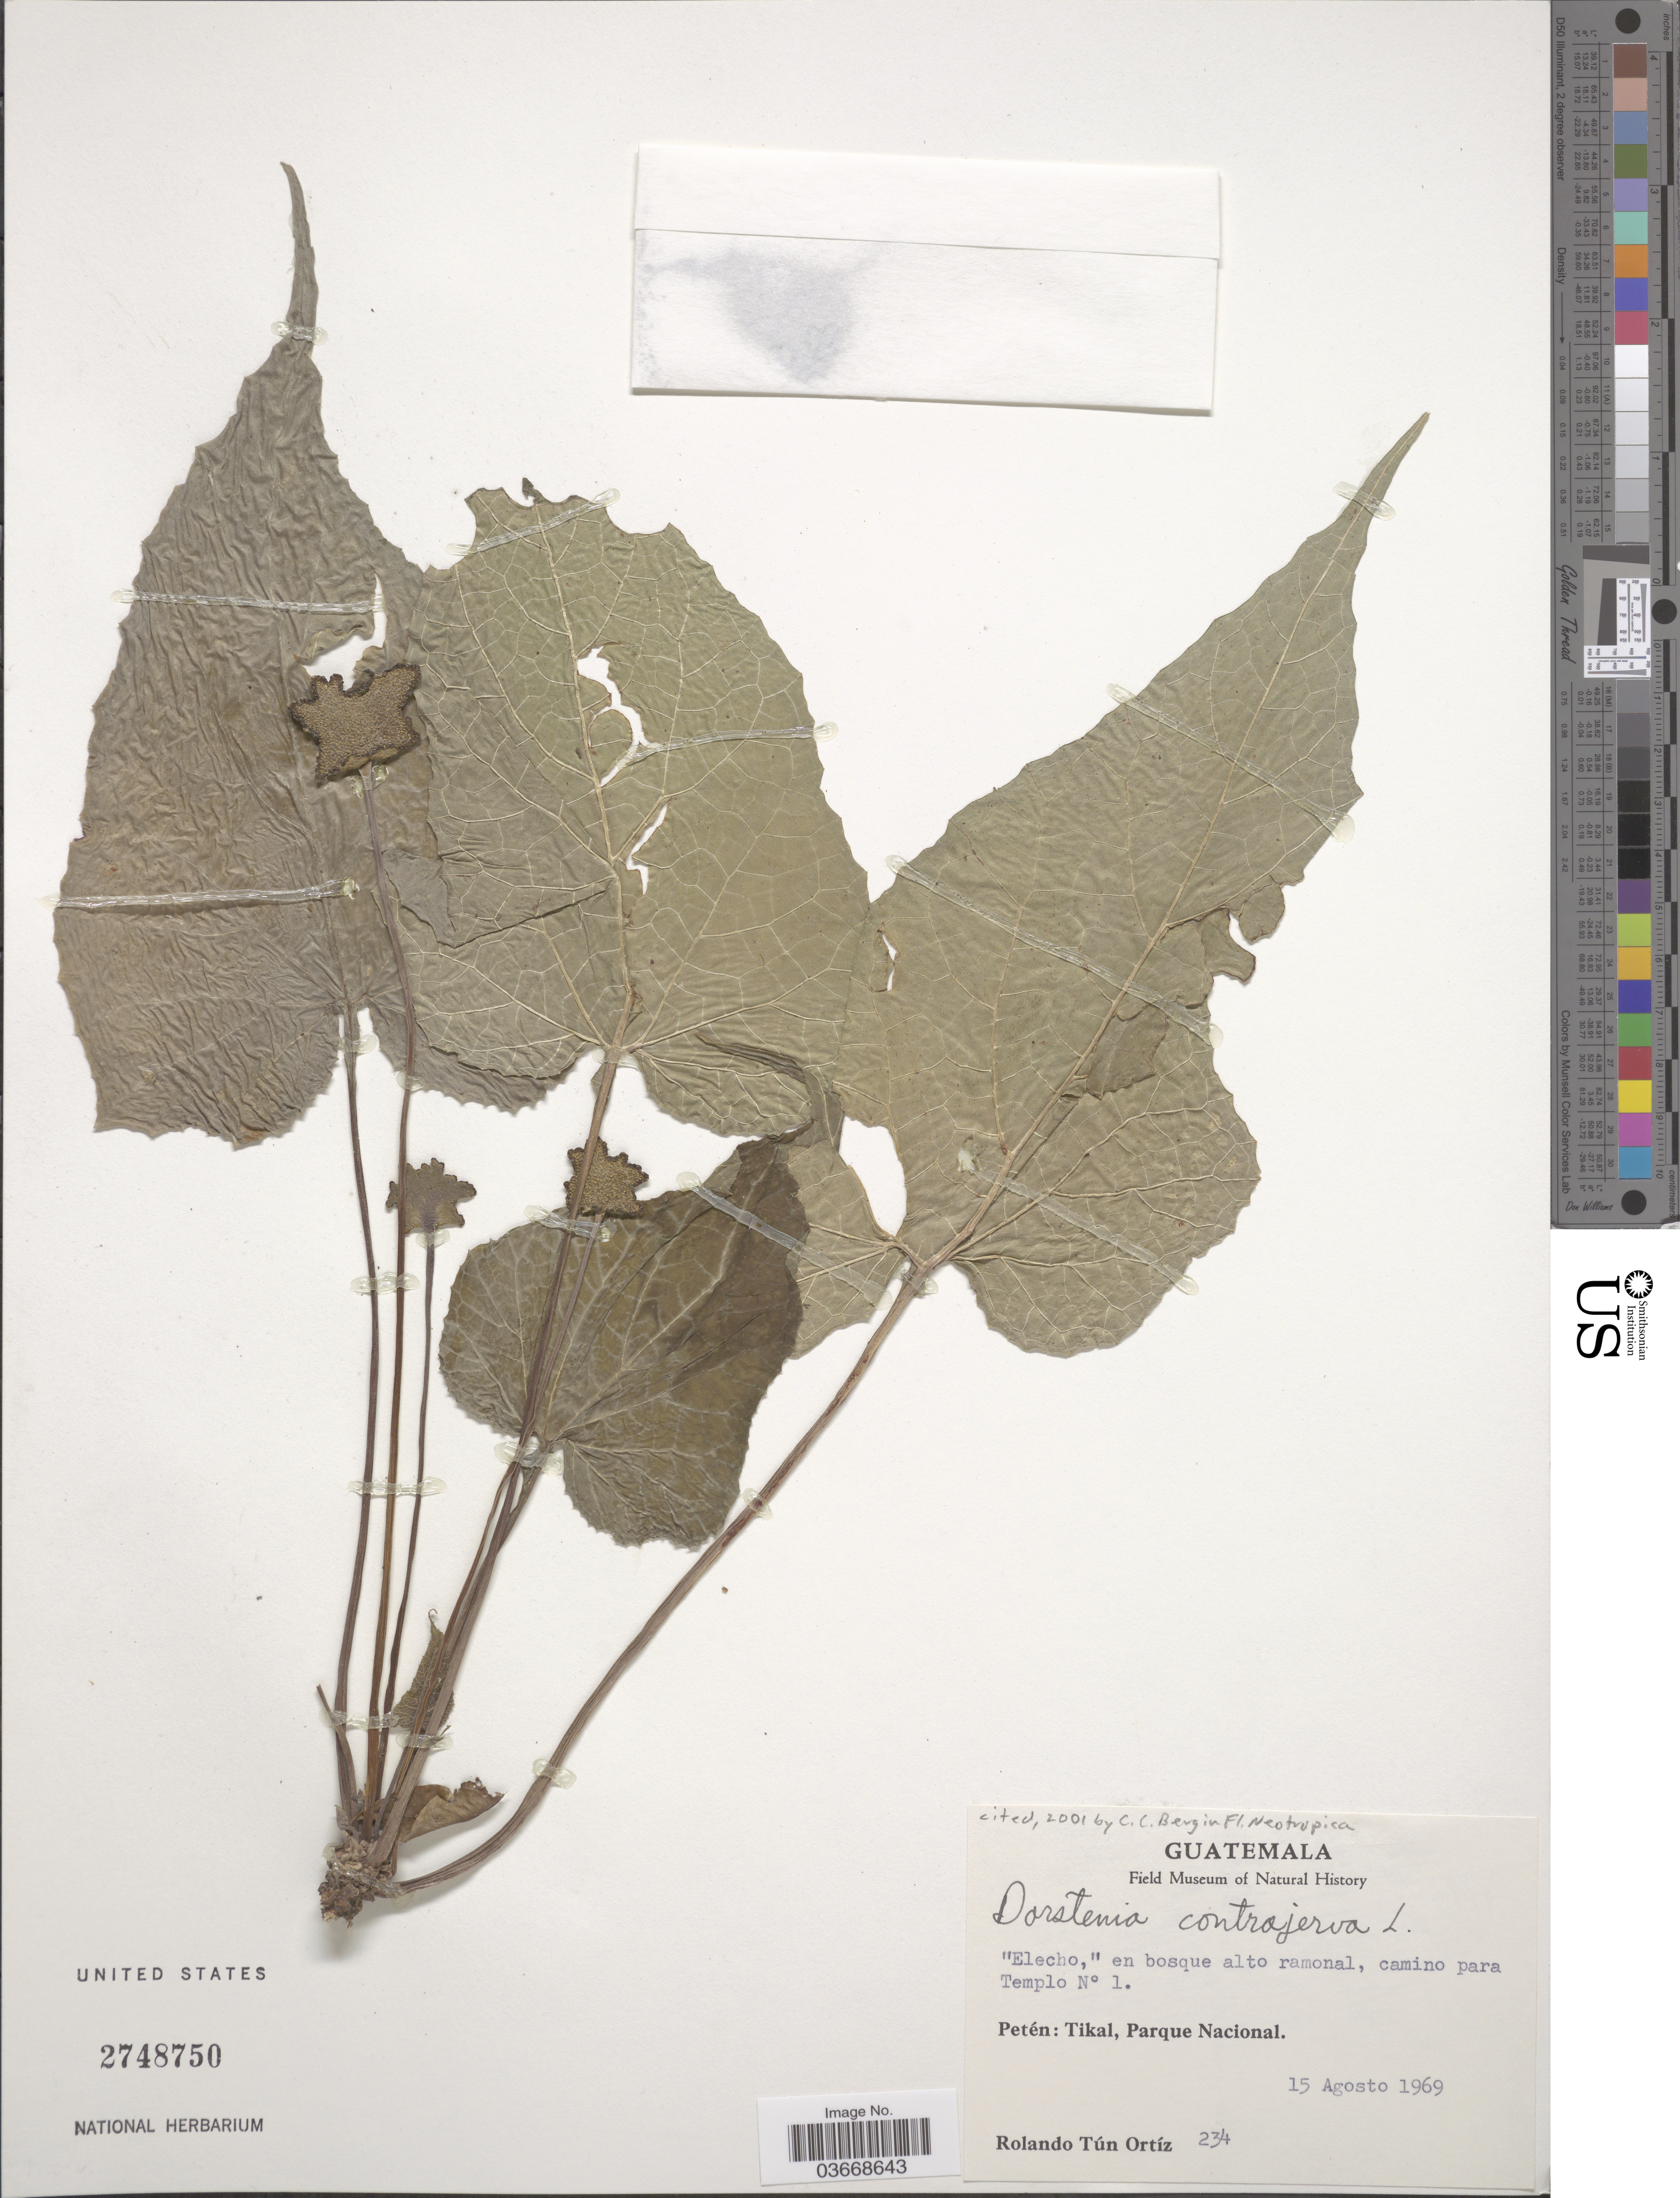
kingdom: Plantae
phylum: Tracheophyta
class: Magnoliopsida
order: Rosales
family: Moraceae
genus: Dorstenia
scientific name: Dorstenia contrajerva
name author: L.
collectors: R. T. Ortíz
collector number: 234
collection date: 1969-08-15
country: Guatemala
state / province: El Peten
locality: Petén: Tikal, Parque Nacional.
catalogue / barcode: US 2748750